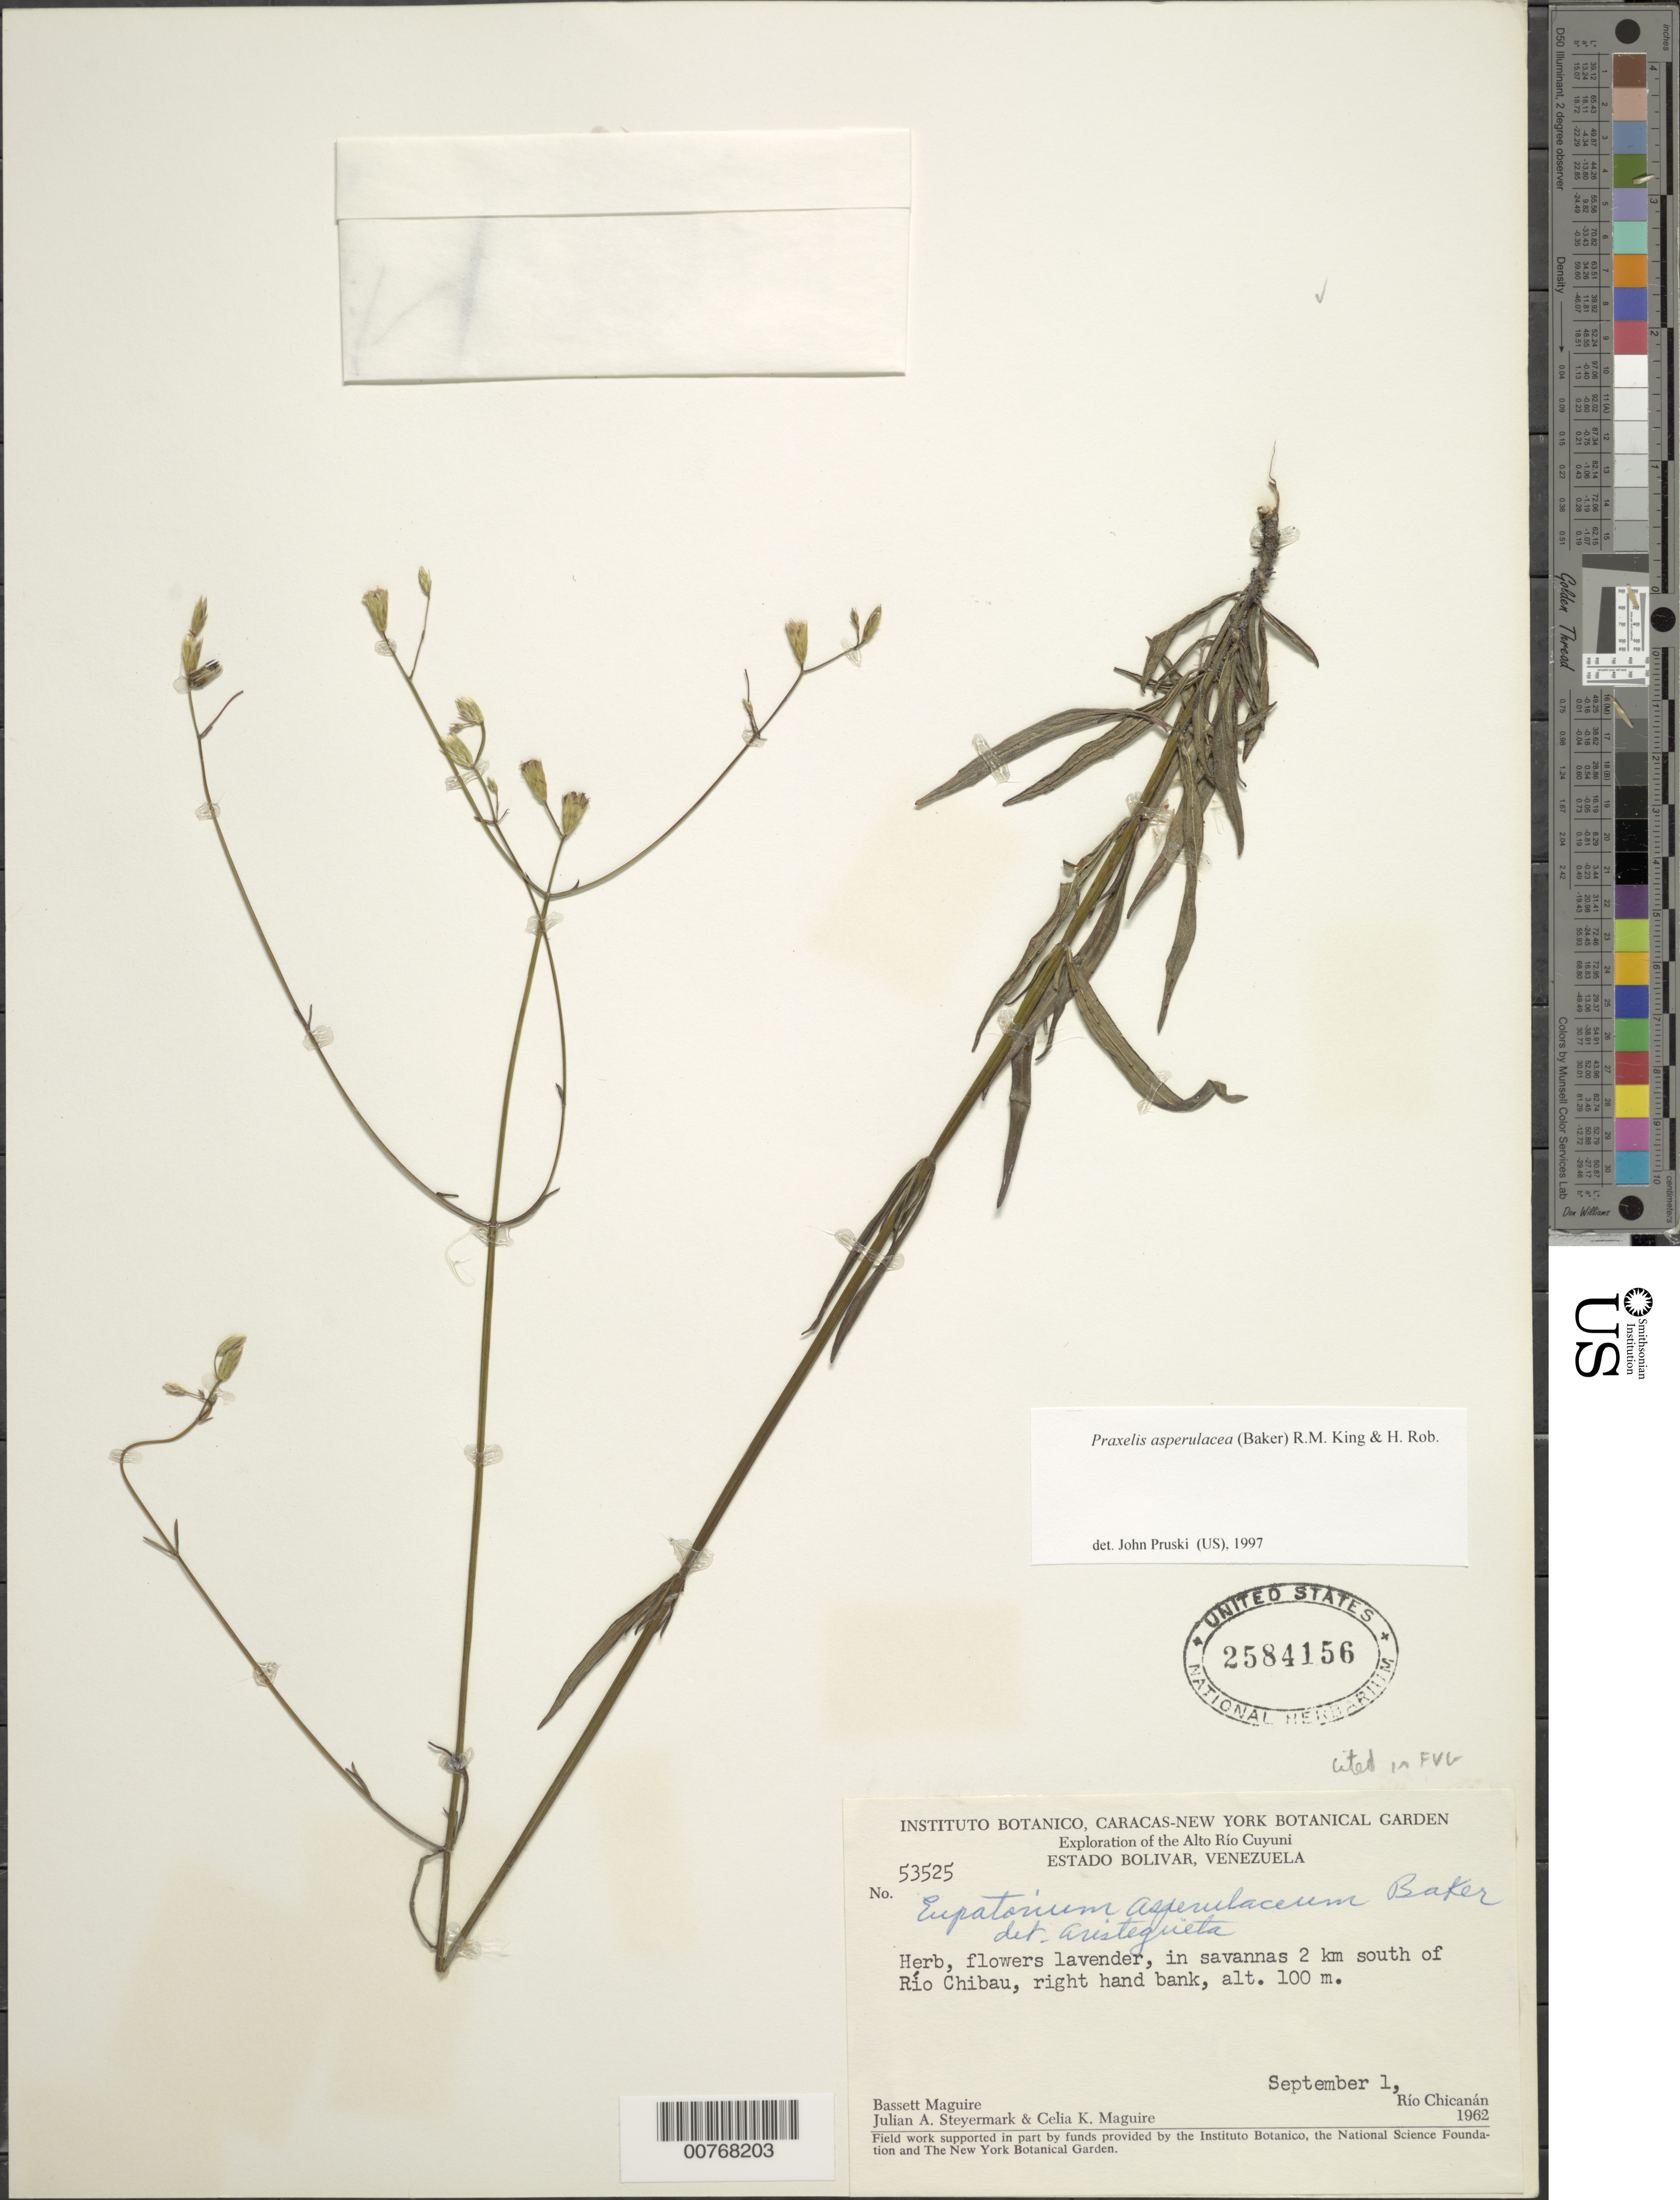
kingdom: Plantae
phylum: Tracheophyta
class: Magnoliopsida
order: Asterales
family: Asteraceae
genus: Praxelis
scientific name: Praxelis asperulacea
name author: (Baker) R.M. King & H. Rob.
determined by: Pruski, J. F.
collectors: B. Maguire, J. Steyermark & C. K. Maguire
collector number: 53525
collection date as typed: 1-Sep-62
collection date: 1962-09-01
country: Venezuela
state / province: Bolívar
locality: Alto Río Cuyuni, 2 km S of Río Chibau, right hand bank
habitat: Savannas, riverbank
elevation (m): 100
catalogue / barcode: US 2584156